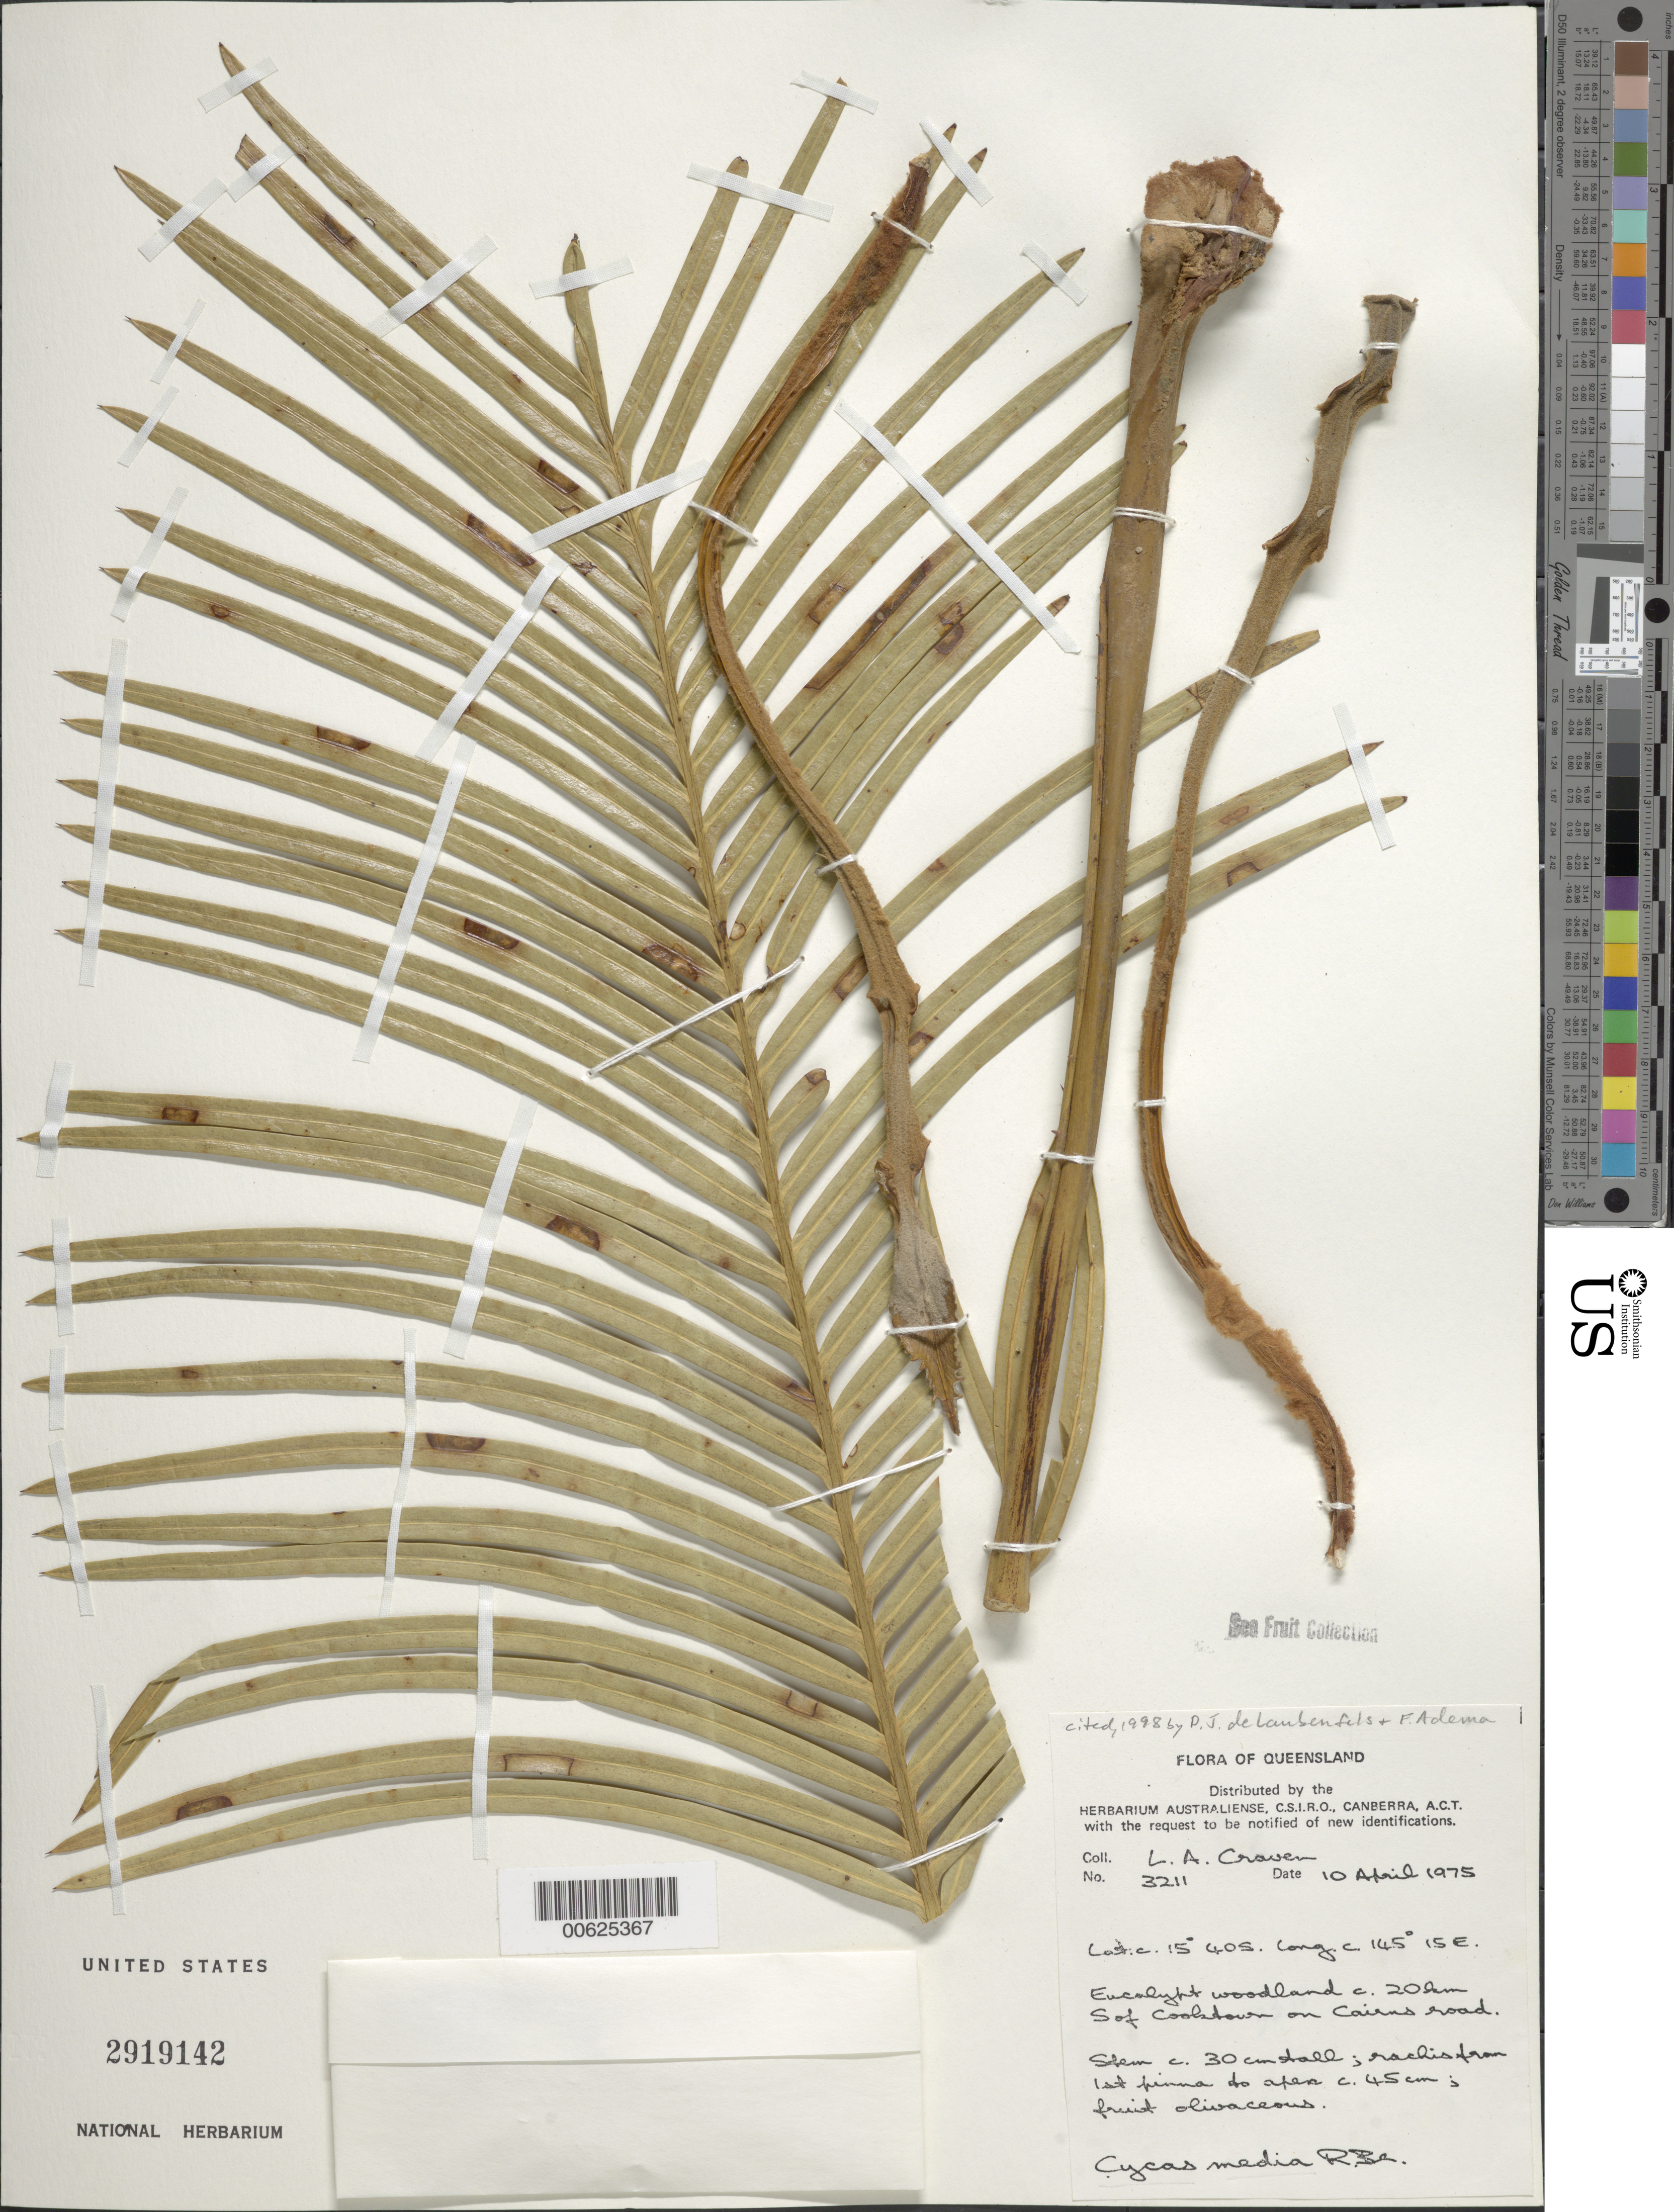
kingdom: Plantae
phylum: Tracheophyta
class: Cycadopsida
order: Cycadales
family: Cycadaceae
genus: Cycas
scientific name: Cycas media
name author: R. Br.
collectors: L. A. Craven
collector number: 3211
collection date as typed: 10 Apr 1975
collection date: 1975-04-10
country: Australia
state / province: Queensland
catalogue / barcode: US 2919142